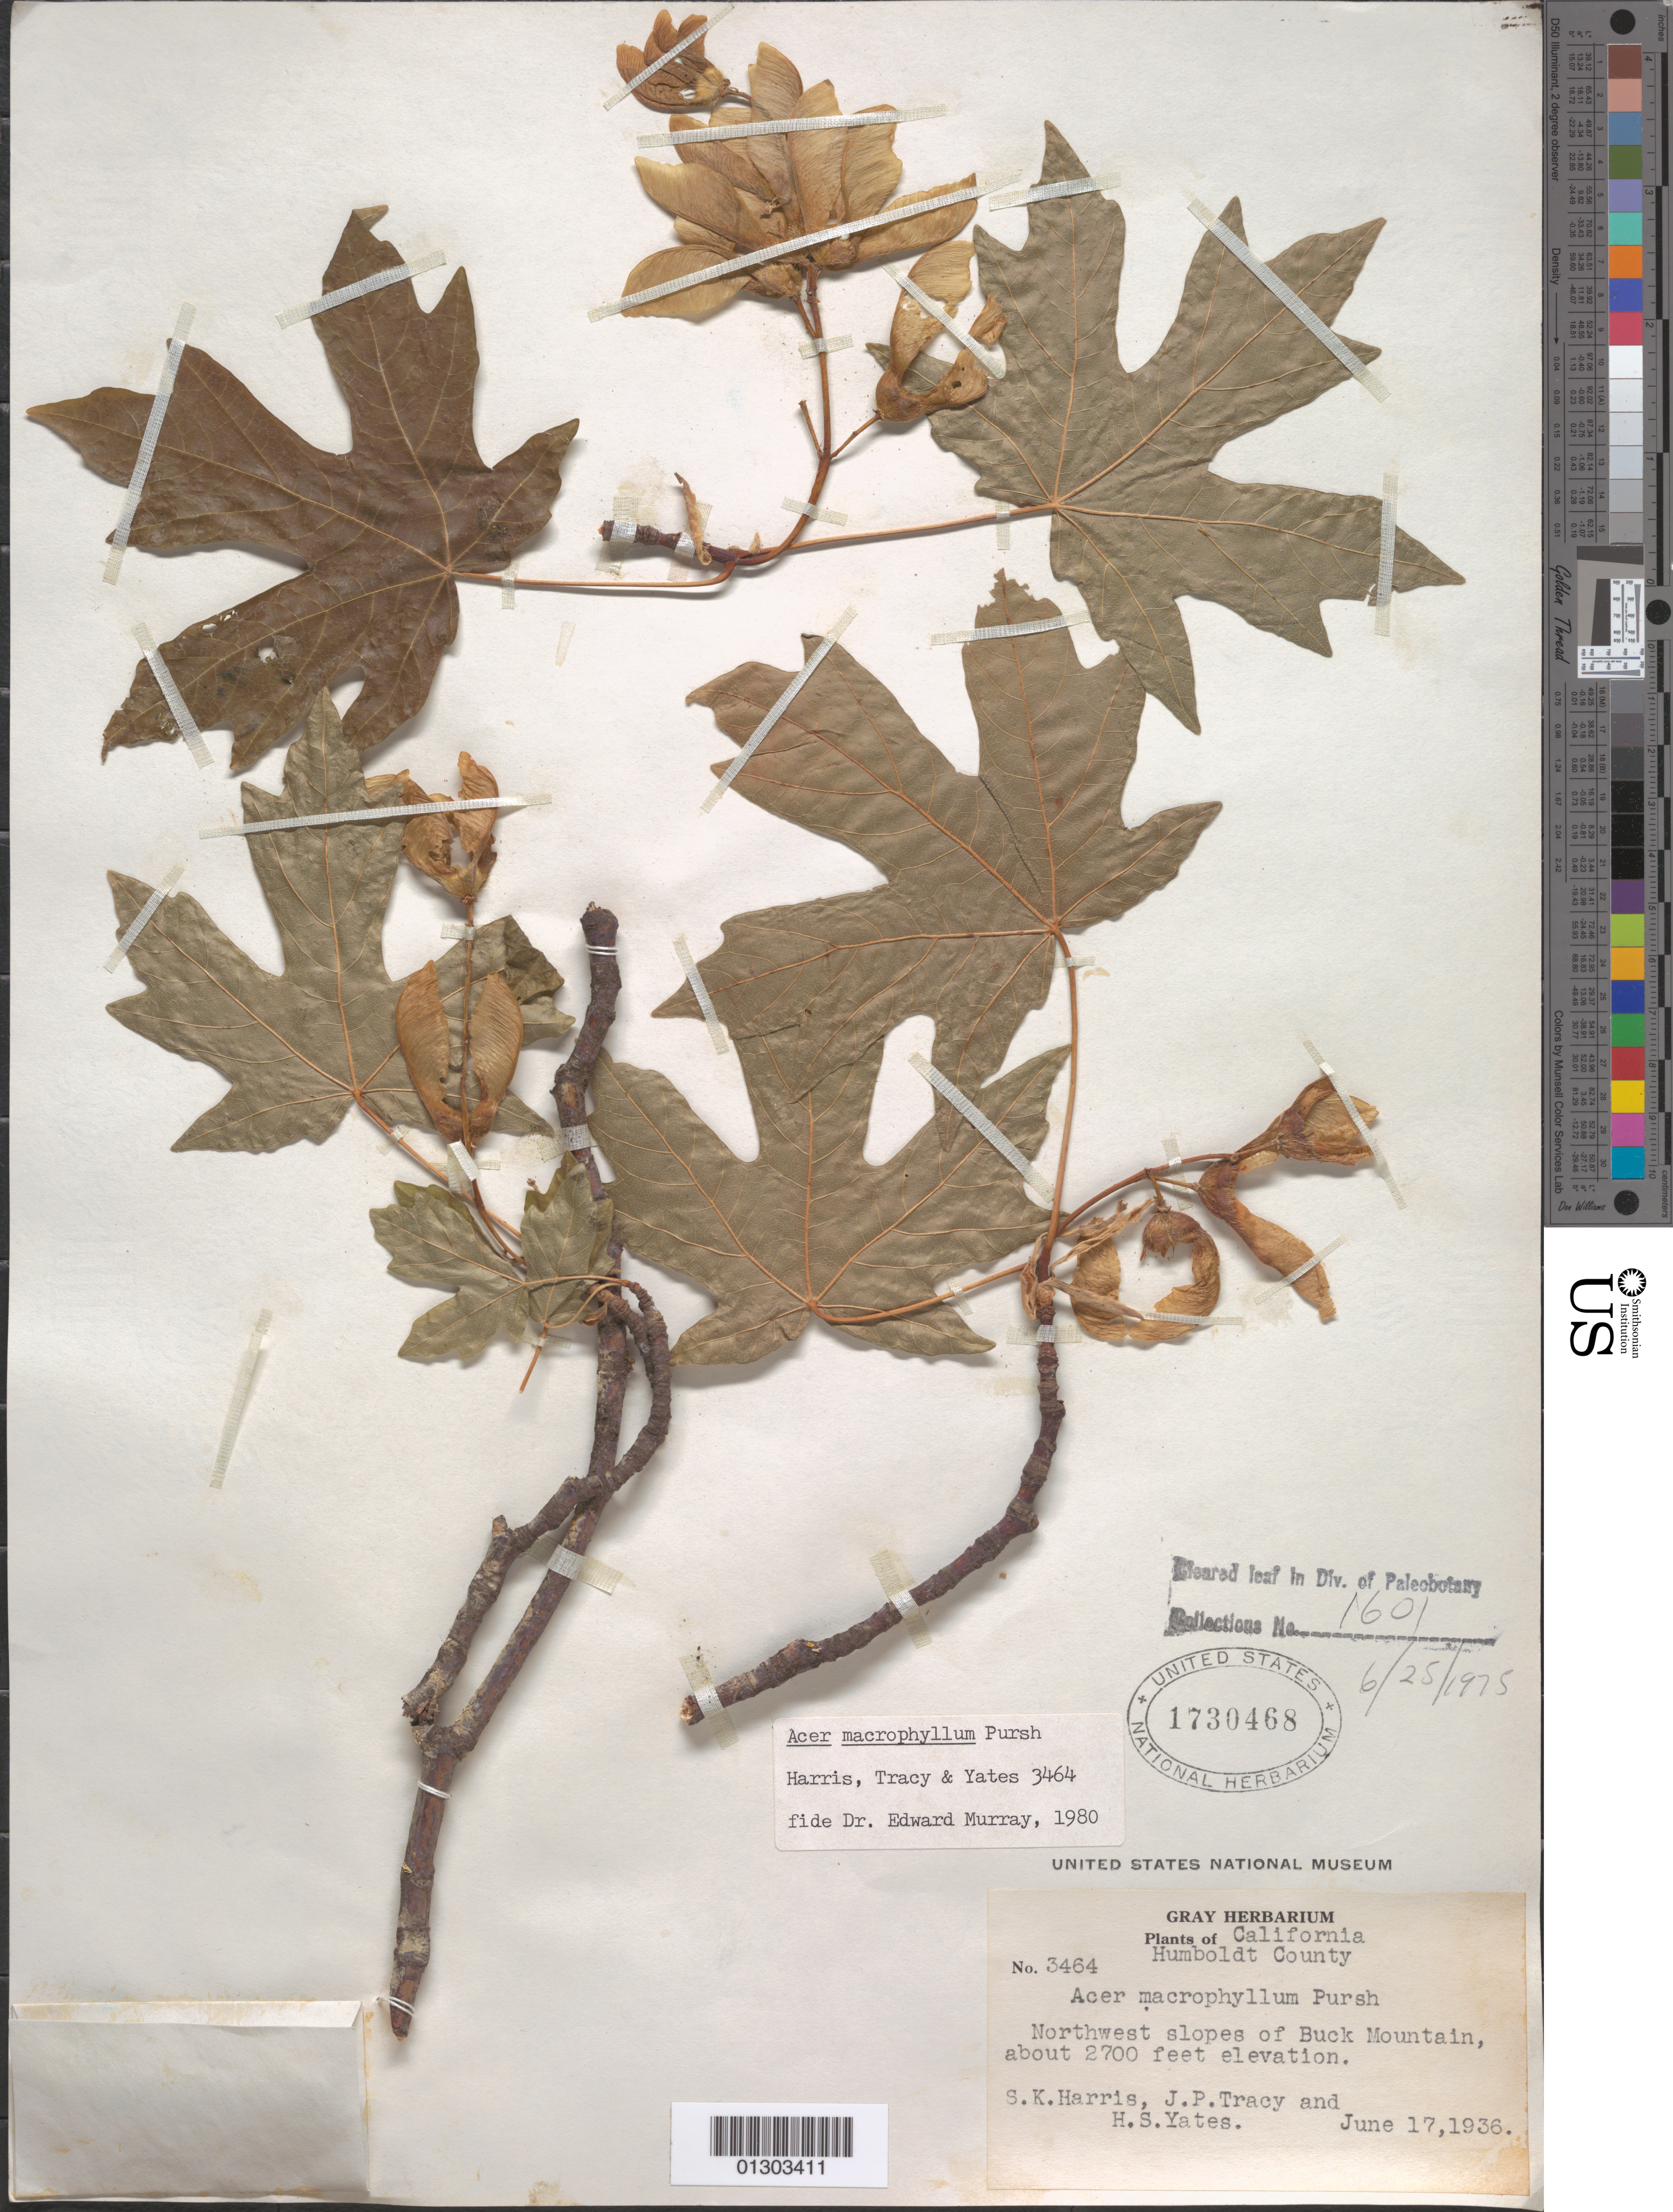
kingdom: Plantae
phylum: Tracheophyta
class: Magnoliopsida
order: Sapindales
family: Sapindaceae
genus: Acer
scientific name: Acer macrophyllum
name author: Pursh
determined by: Murray, Edward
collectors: S. K. Harris, J. Tracy & H. S. Yates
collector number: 3464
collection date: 1936-06-17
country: United States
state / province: California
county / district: Humboldt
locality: Humboldt County, NW slopes of Buck Mountain.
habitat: NW mountain slopes.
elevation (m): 823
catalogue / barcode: US 1730468